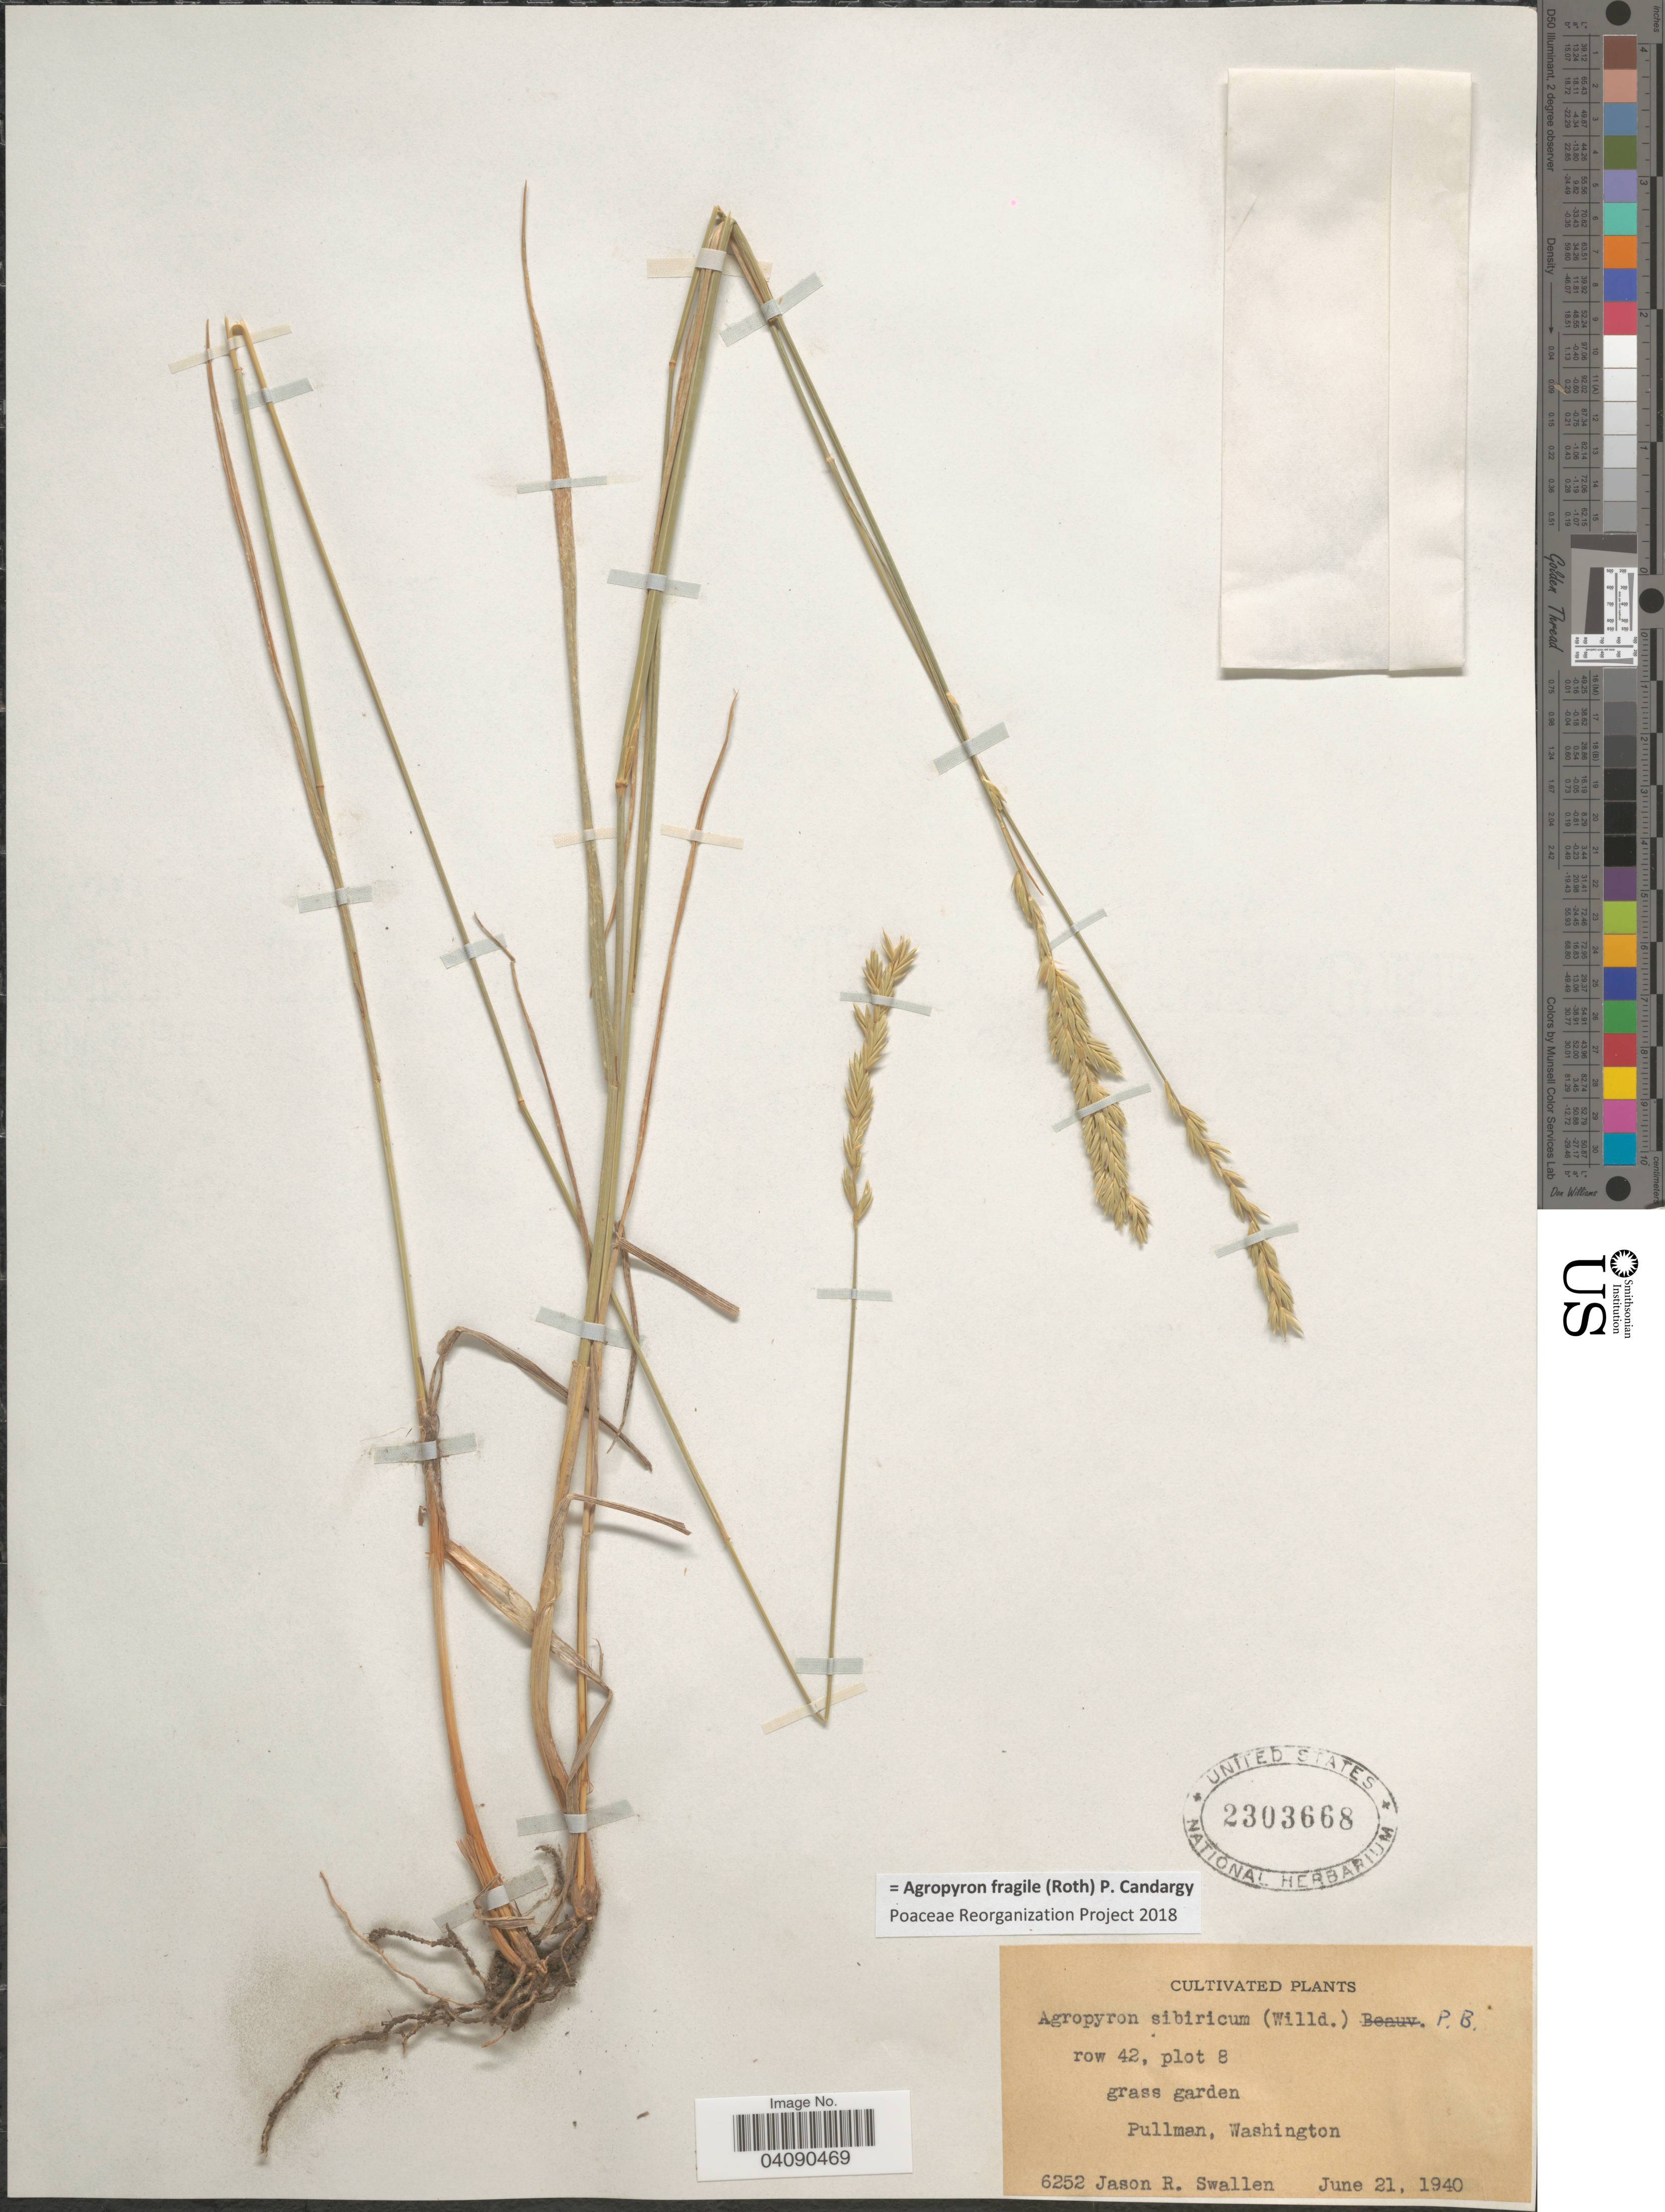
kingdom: Plantae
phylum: Tracheophyta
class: Liliopsida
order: Poales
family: Poaceae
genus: Agropyron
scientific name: Agropyron fragile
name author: (Roth) Candargy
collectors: J. R. Swallen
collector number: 6252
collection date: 1940-06-21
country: United States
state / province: Washington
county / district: Whitman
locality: Row 42, plot 8. Grass garden. Pullman.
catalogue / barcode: US 2303668